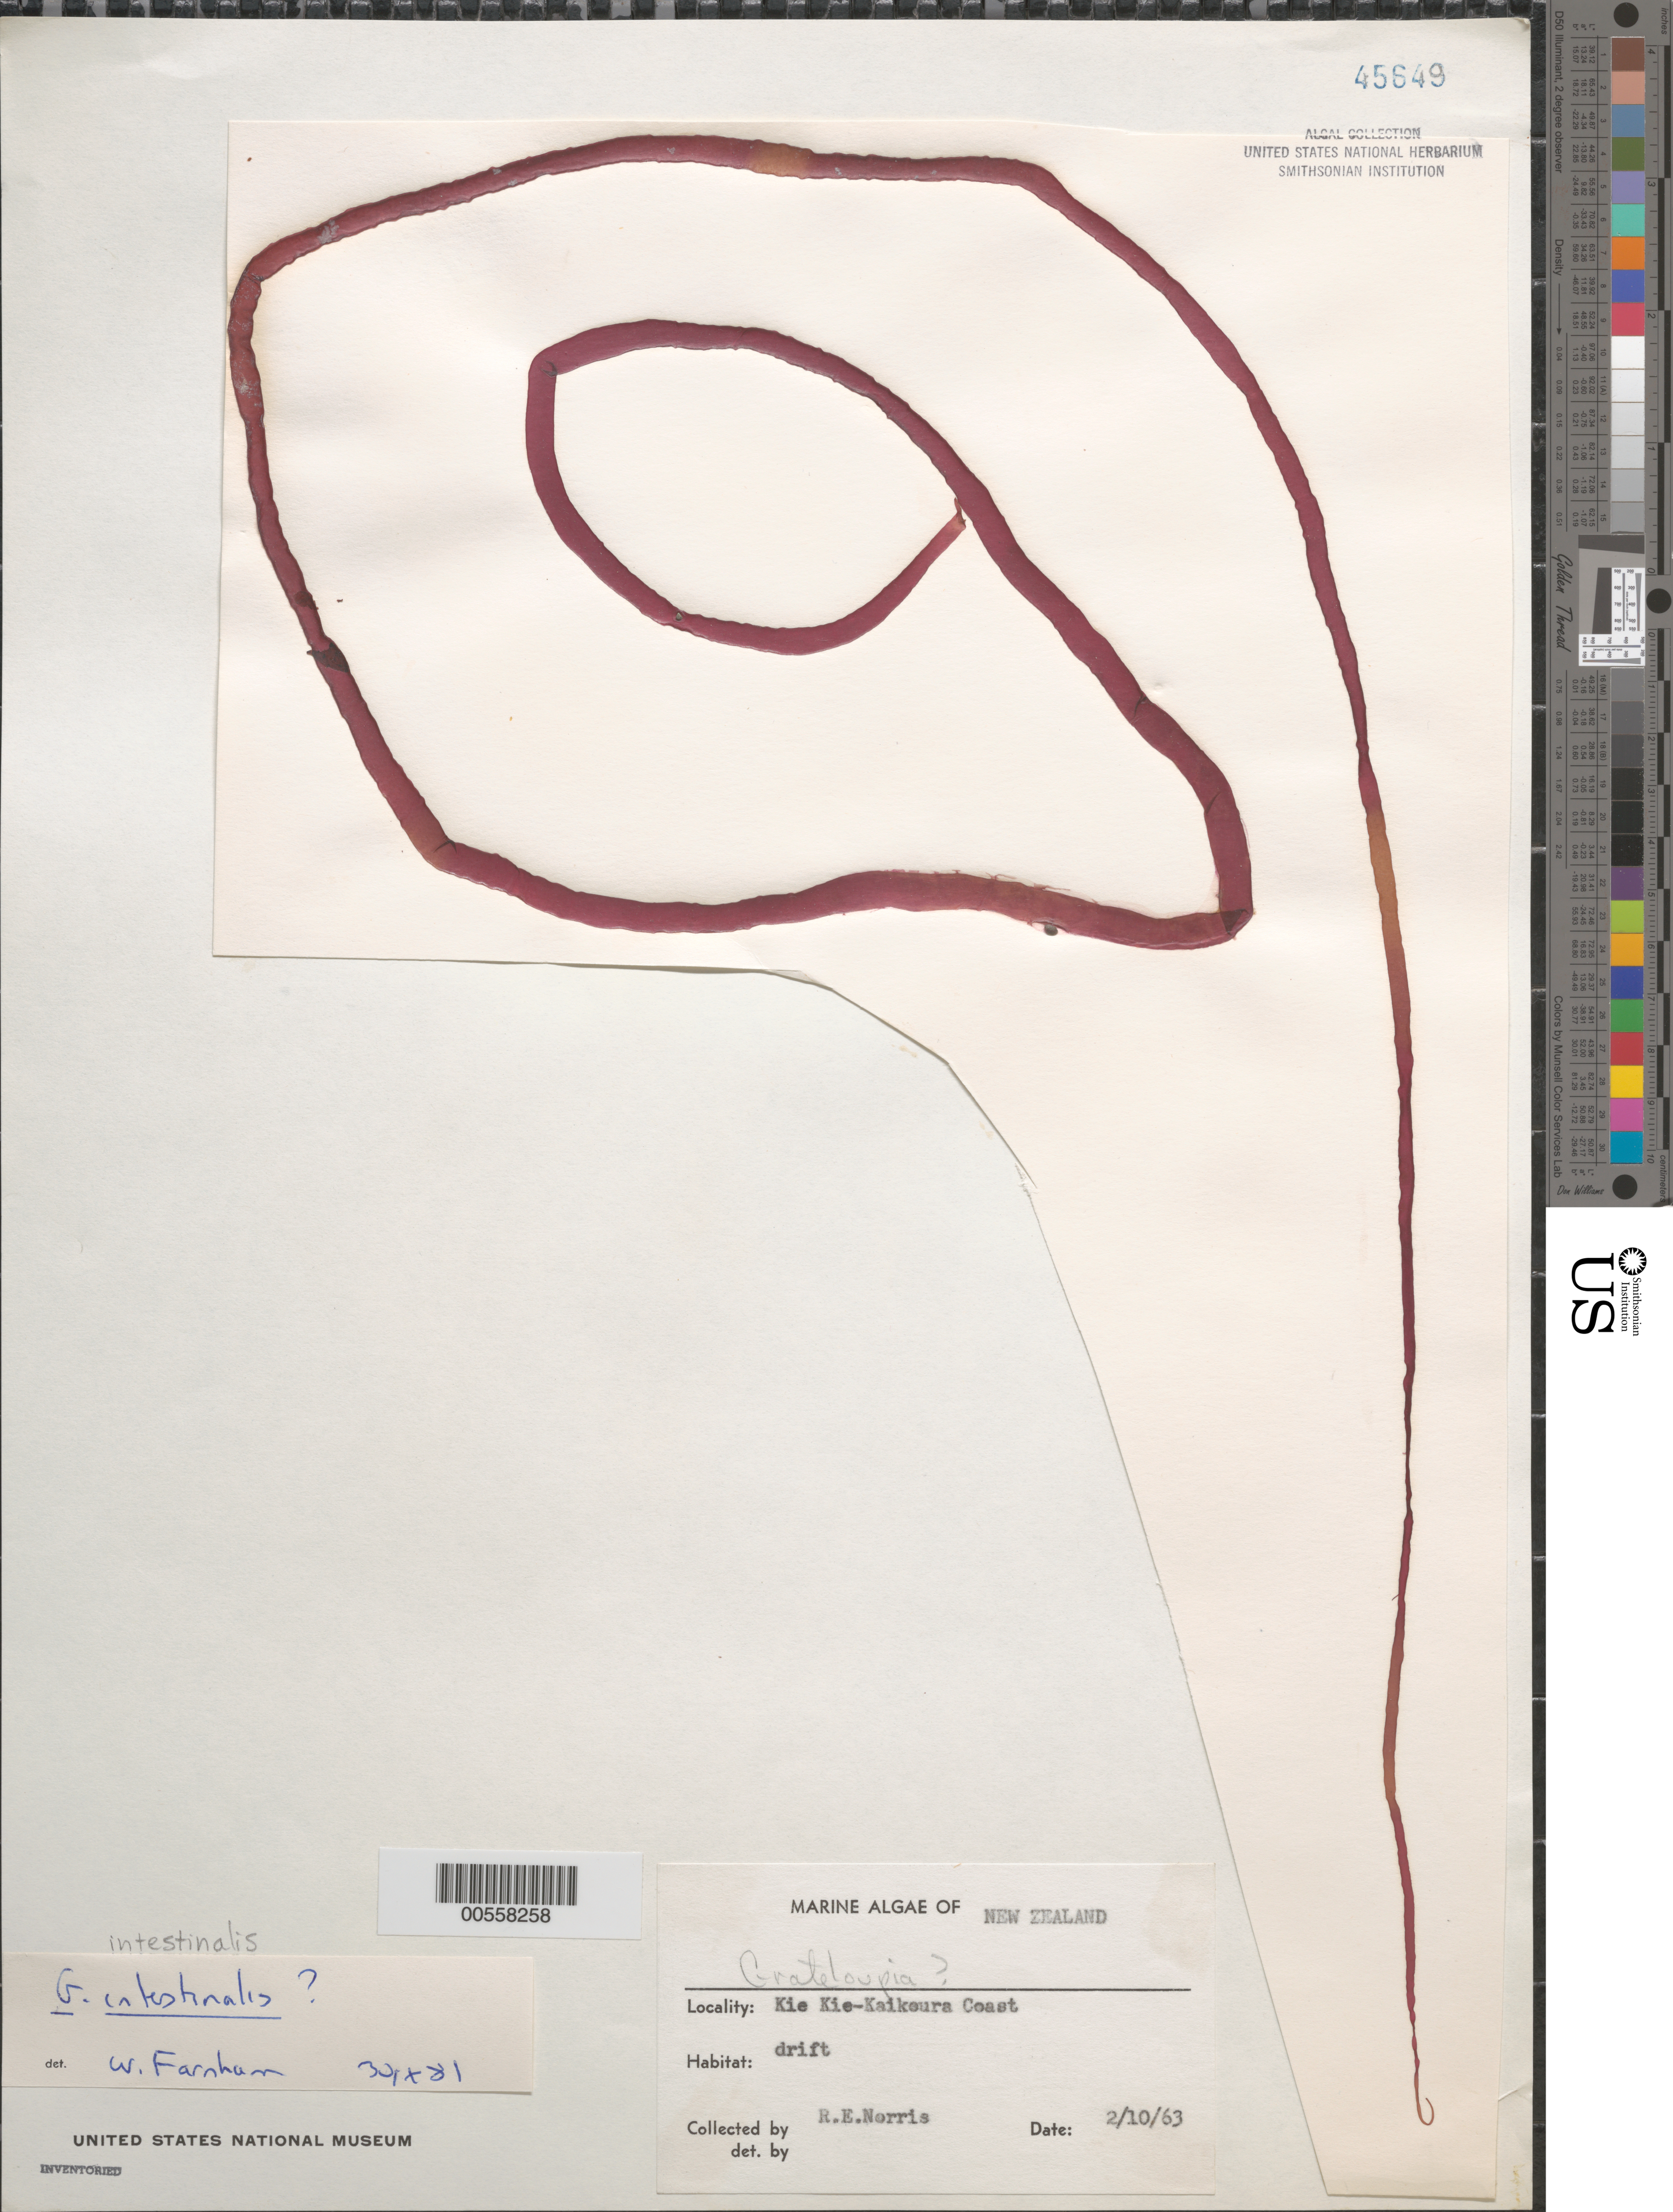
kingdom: Plantae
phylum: Rhodophyta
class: Florideophyceae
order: Halymeniales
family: Halymeniaceae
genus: Glaphyrosiphon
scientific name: Glaphyrosiphon intestinalis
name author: (Harv.) Leister & W.A. Nelson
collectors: R. E. Norris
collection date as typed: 10 Feb 1963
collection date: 1963-02-10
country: New Zealand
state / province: Canterbury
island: South Island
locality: Kie Kie-Kaikoura Coast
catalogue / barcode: US 45649